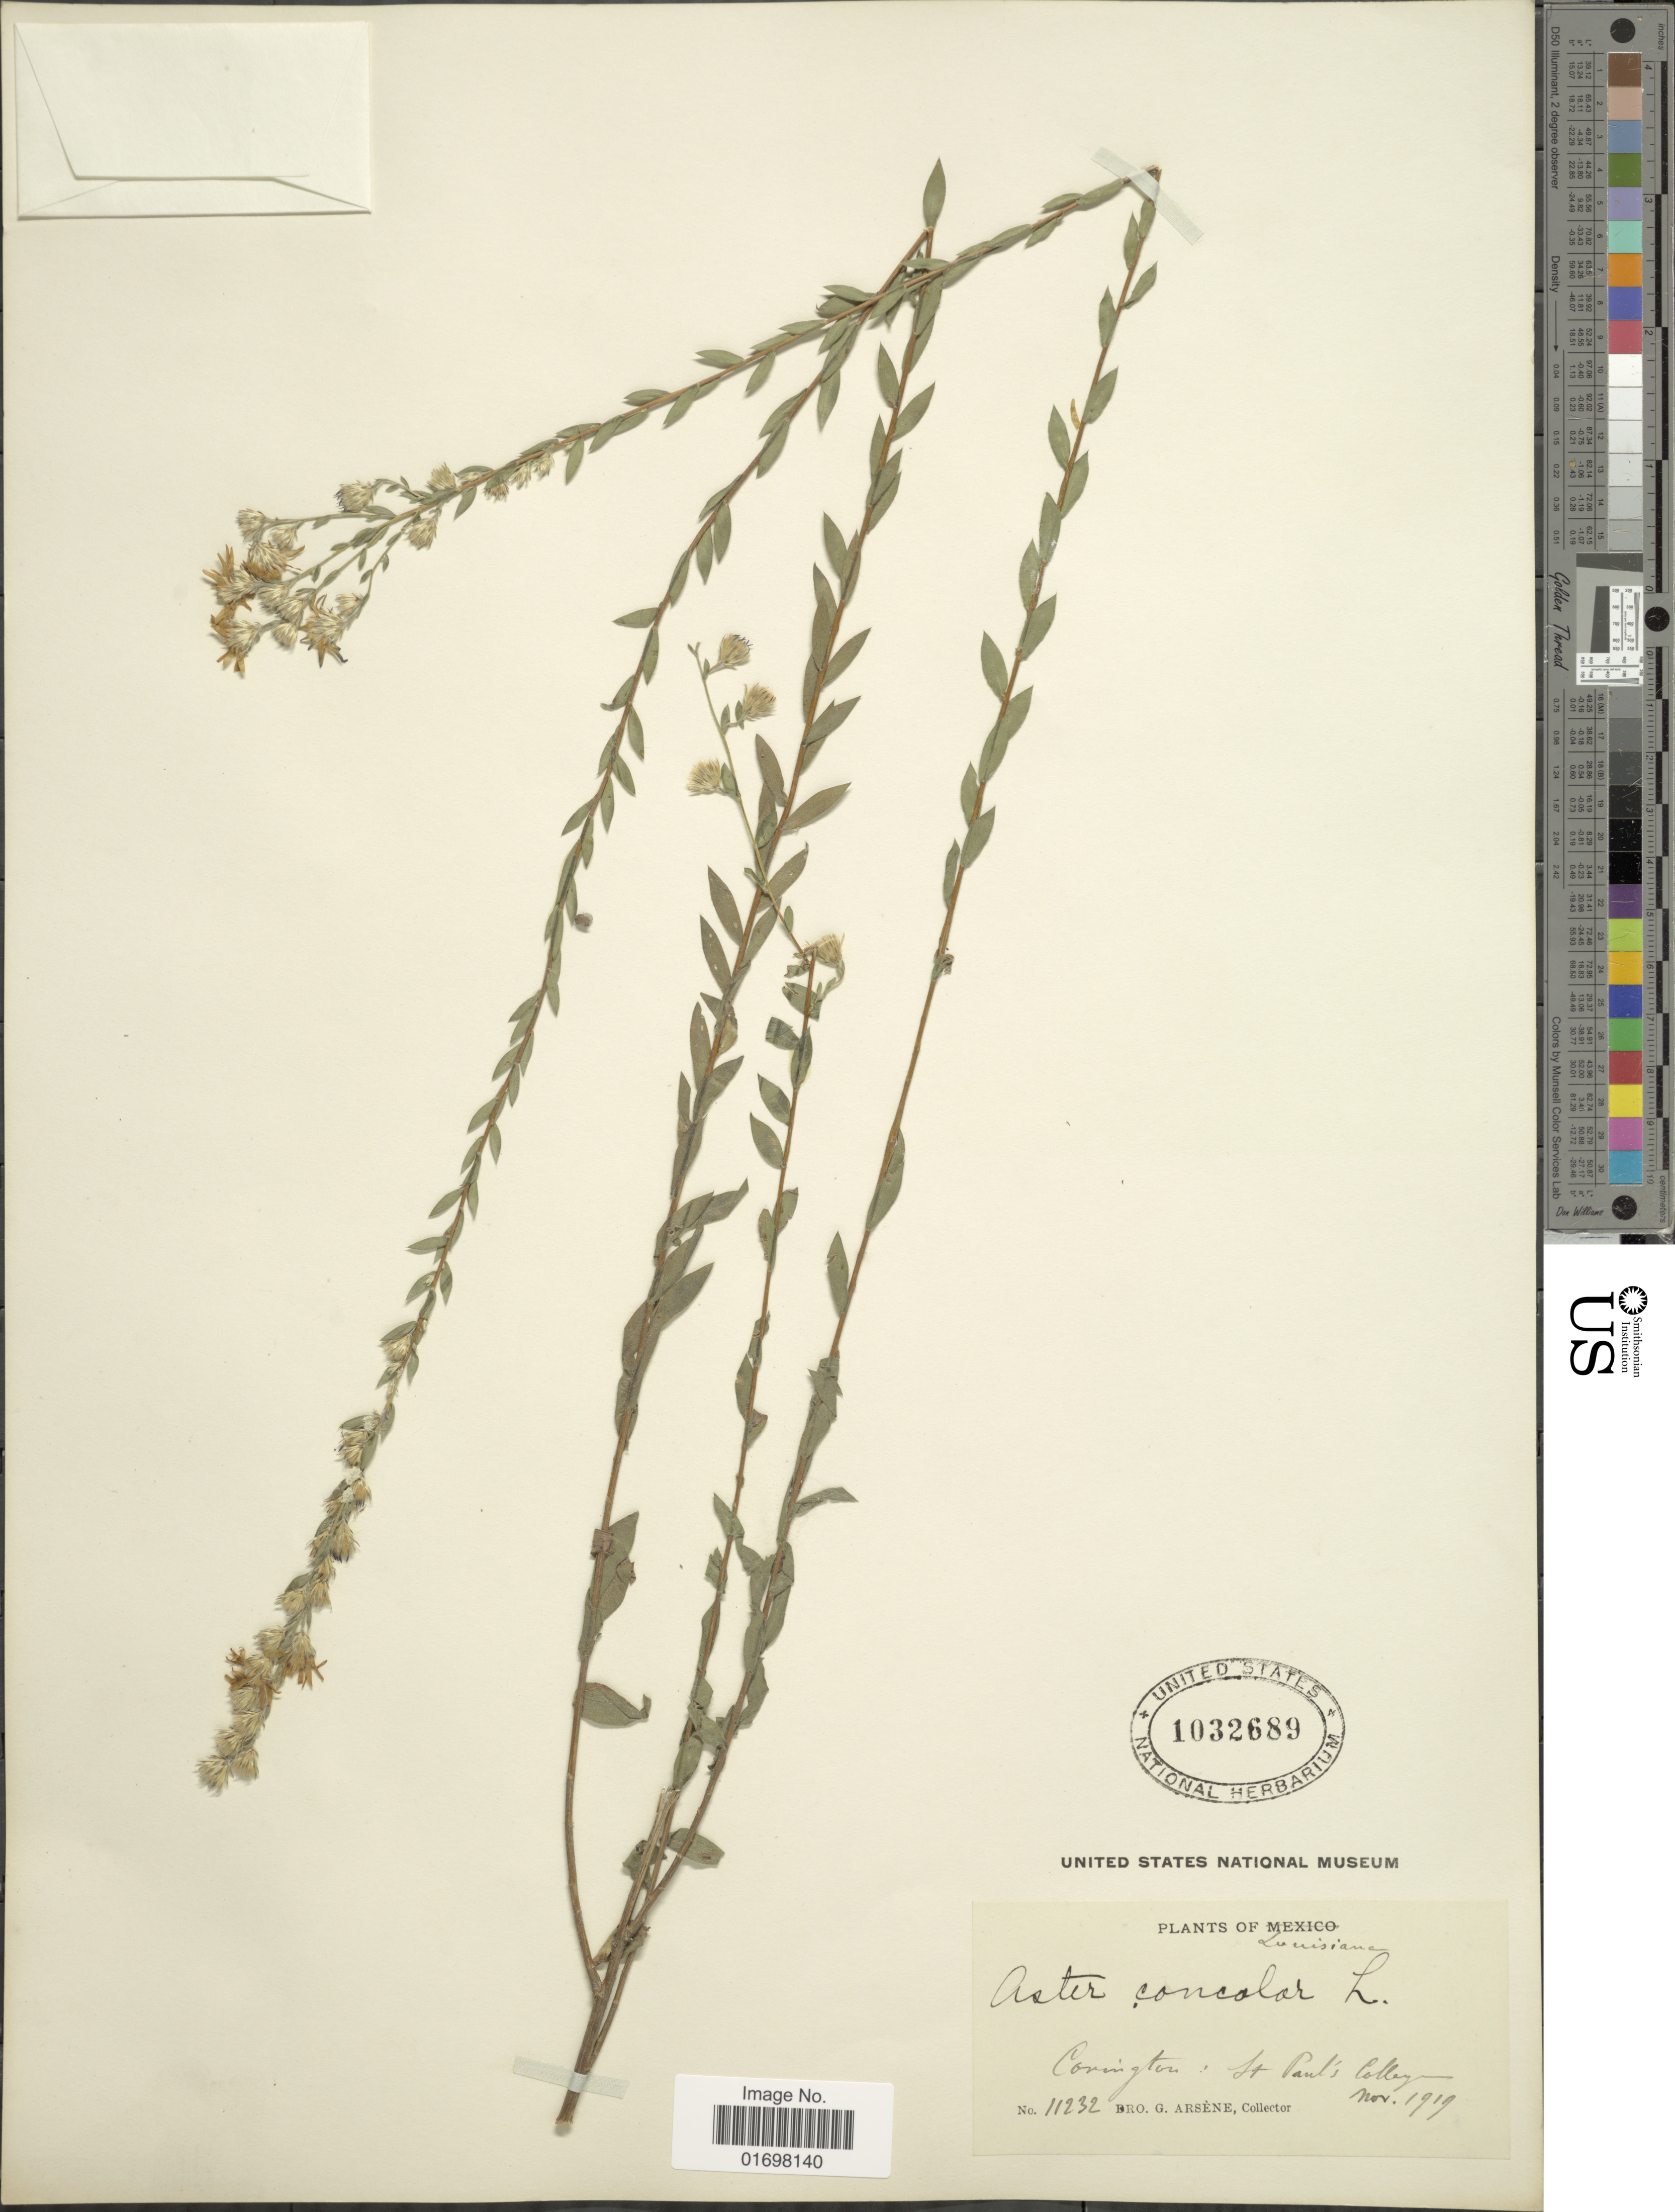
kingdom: Plantae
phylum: Tracheophyta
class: Magnoliopsida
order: Asterales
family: Asteraceae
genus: Symphyotrichum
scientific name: Symphyotrichum concolor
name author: (L.) G.L. Nesom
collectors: Bro. G. Arsène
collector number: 11232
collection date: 1919-11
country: United States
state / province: Louisiana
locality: Covington: St Paul's College.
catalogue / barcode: US 1032689